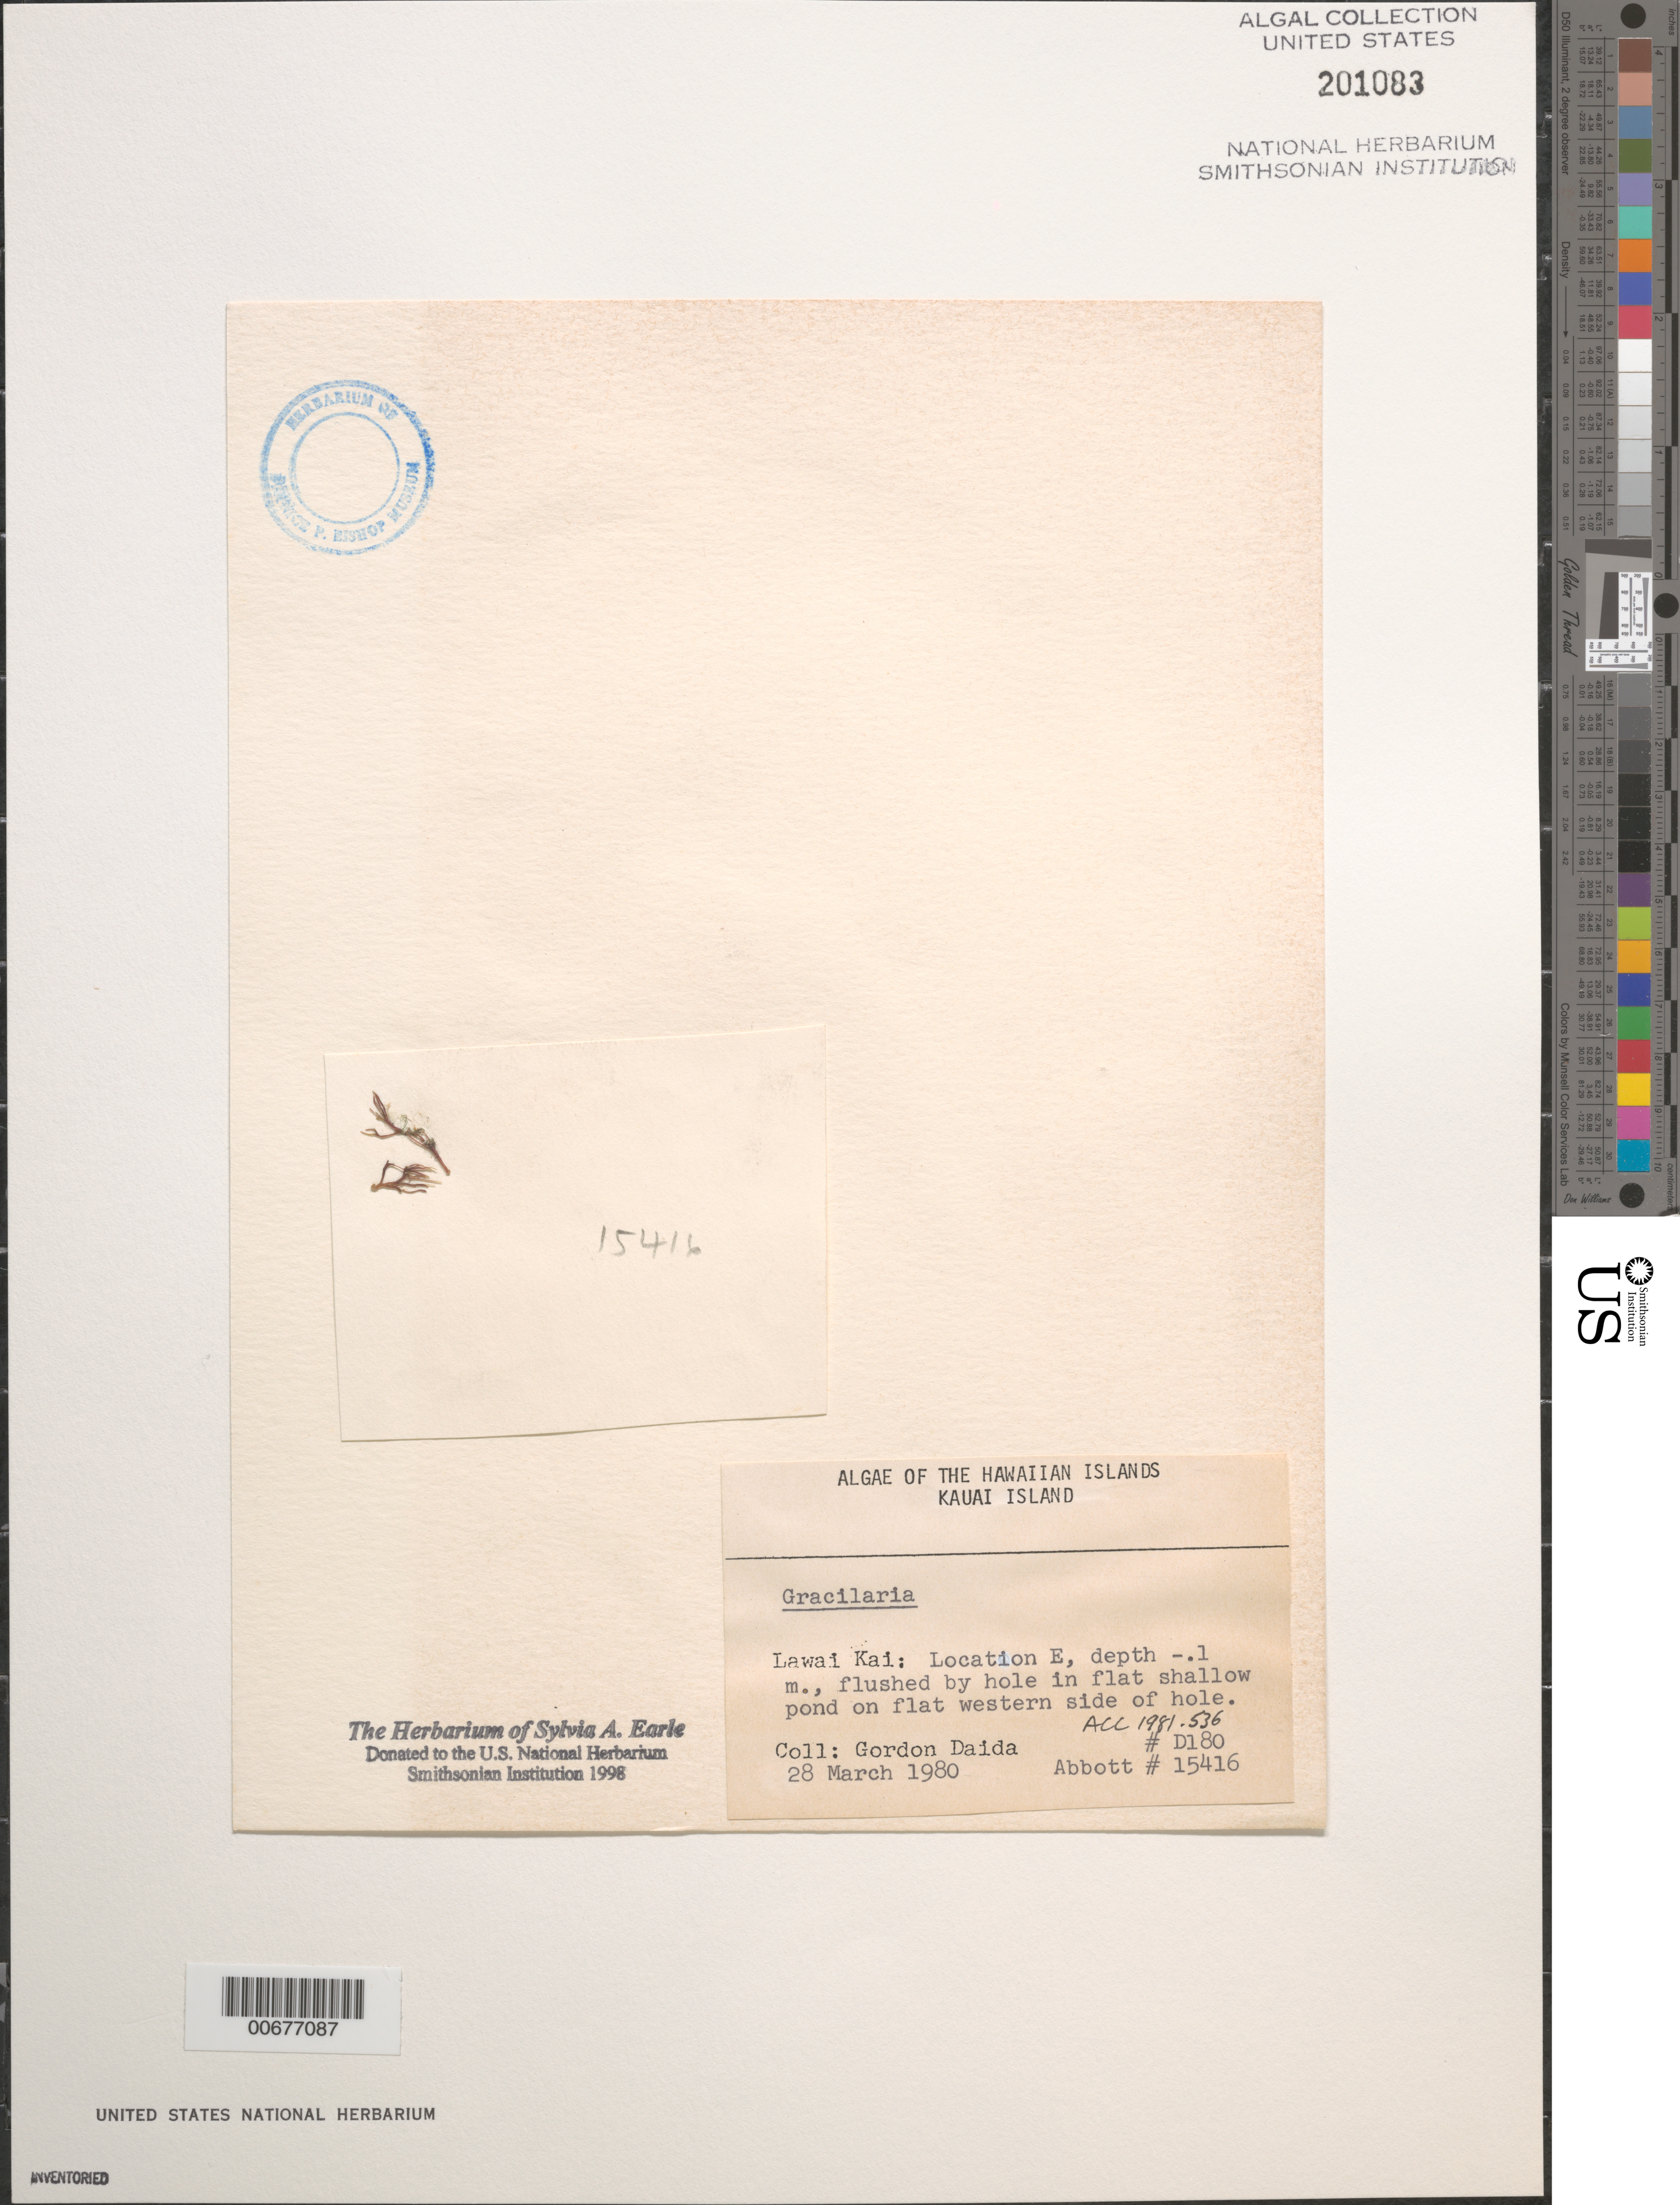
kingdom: Plantae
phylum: Rhodophyta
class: Florideophyceae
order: Gracilariales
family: Gracilariaceae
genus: Gracilaria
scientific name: Gracilaria sp.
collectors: G. Daida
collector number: D180 & IAA 15416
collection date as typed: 28 Mar 1980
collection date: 1980-03-28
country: United States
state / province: Hawaii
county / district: Kauai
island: Kaua'i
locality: Lawai Kai, Location E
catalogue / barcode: US 201083